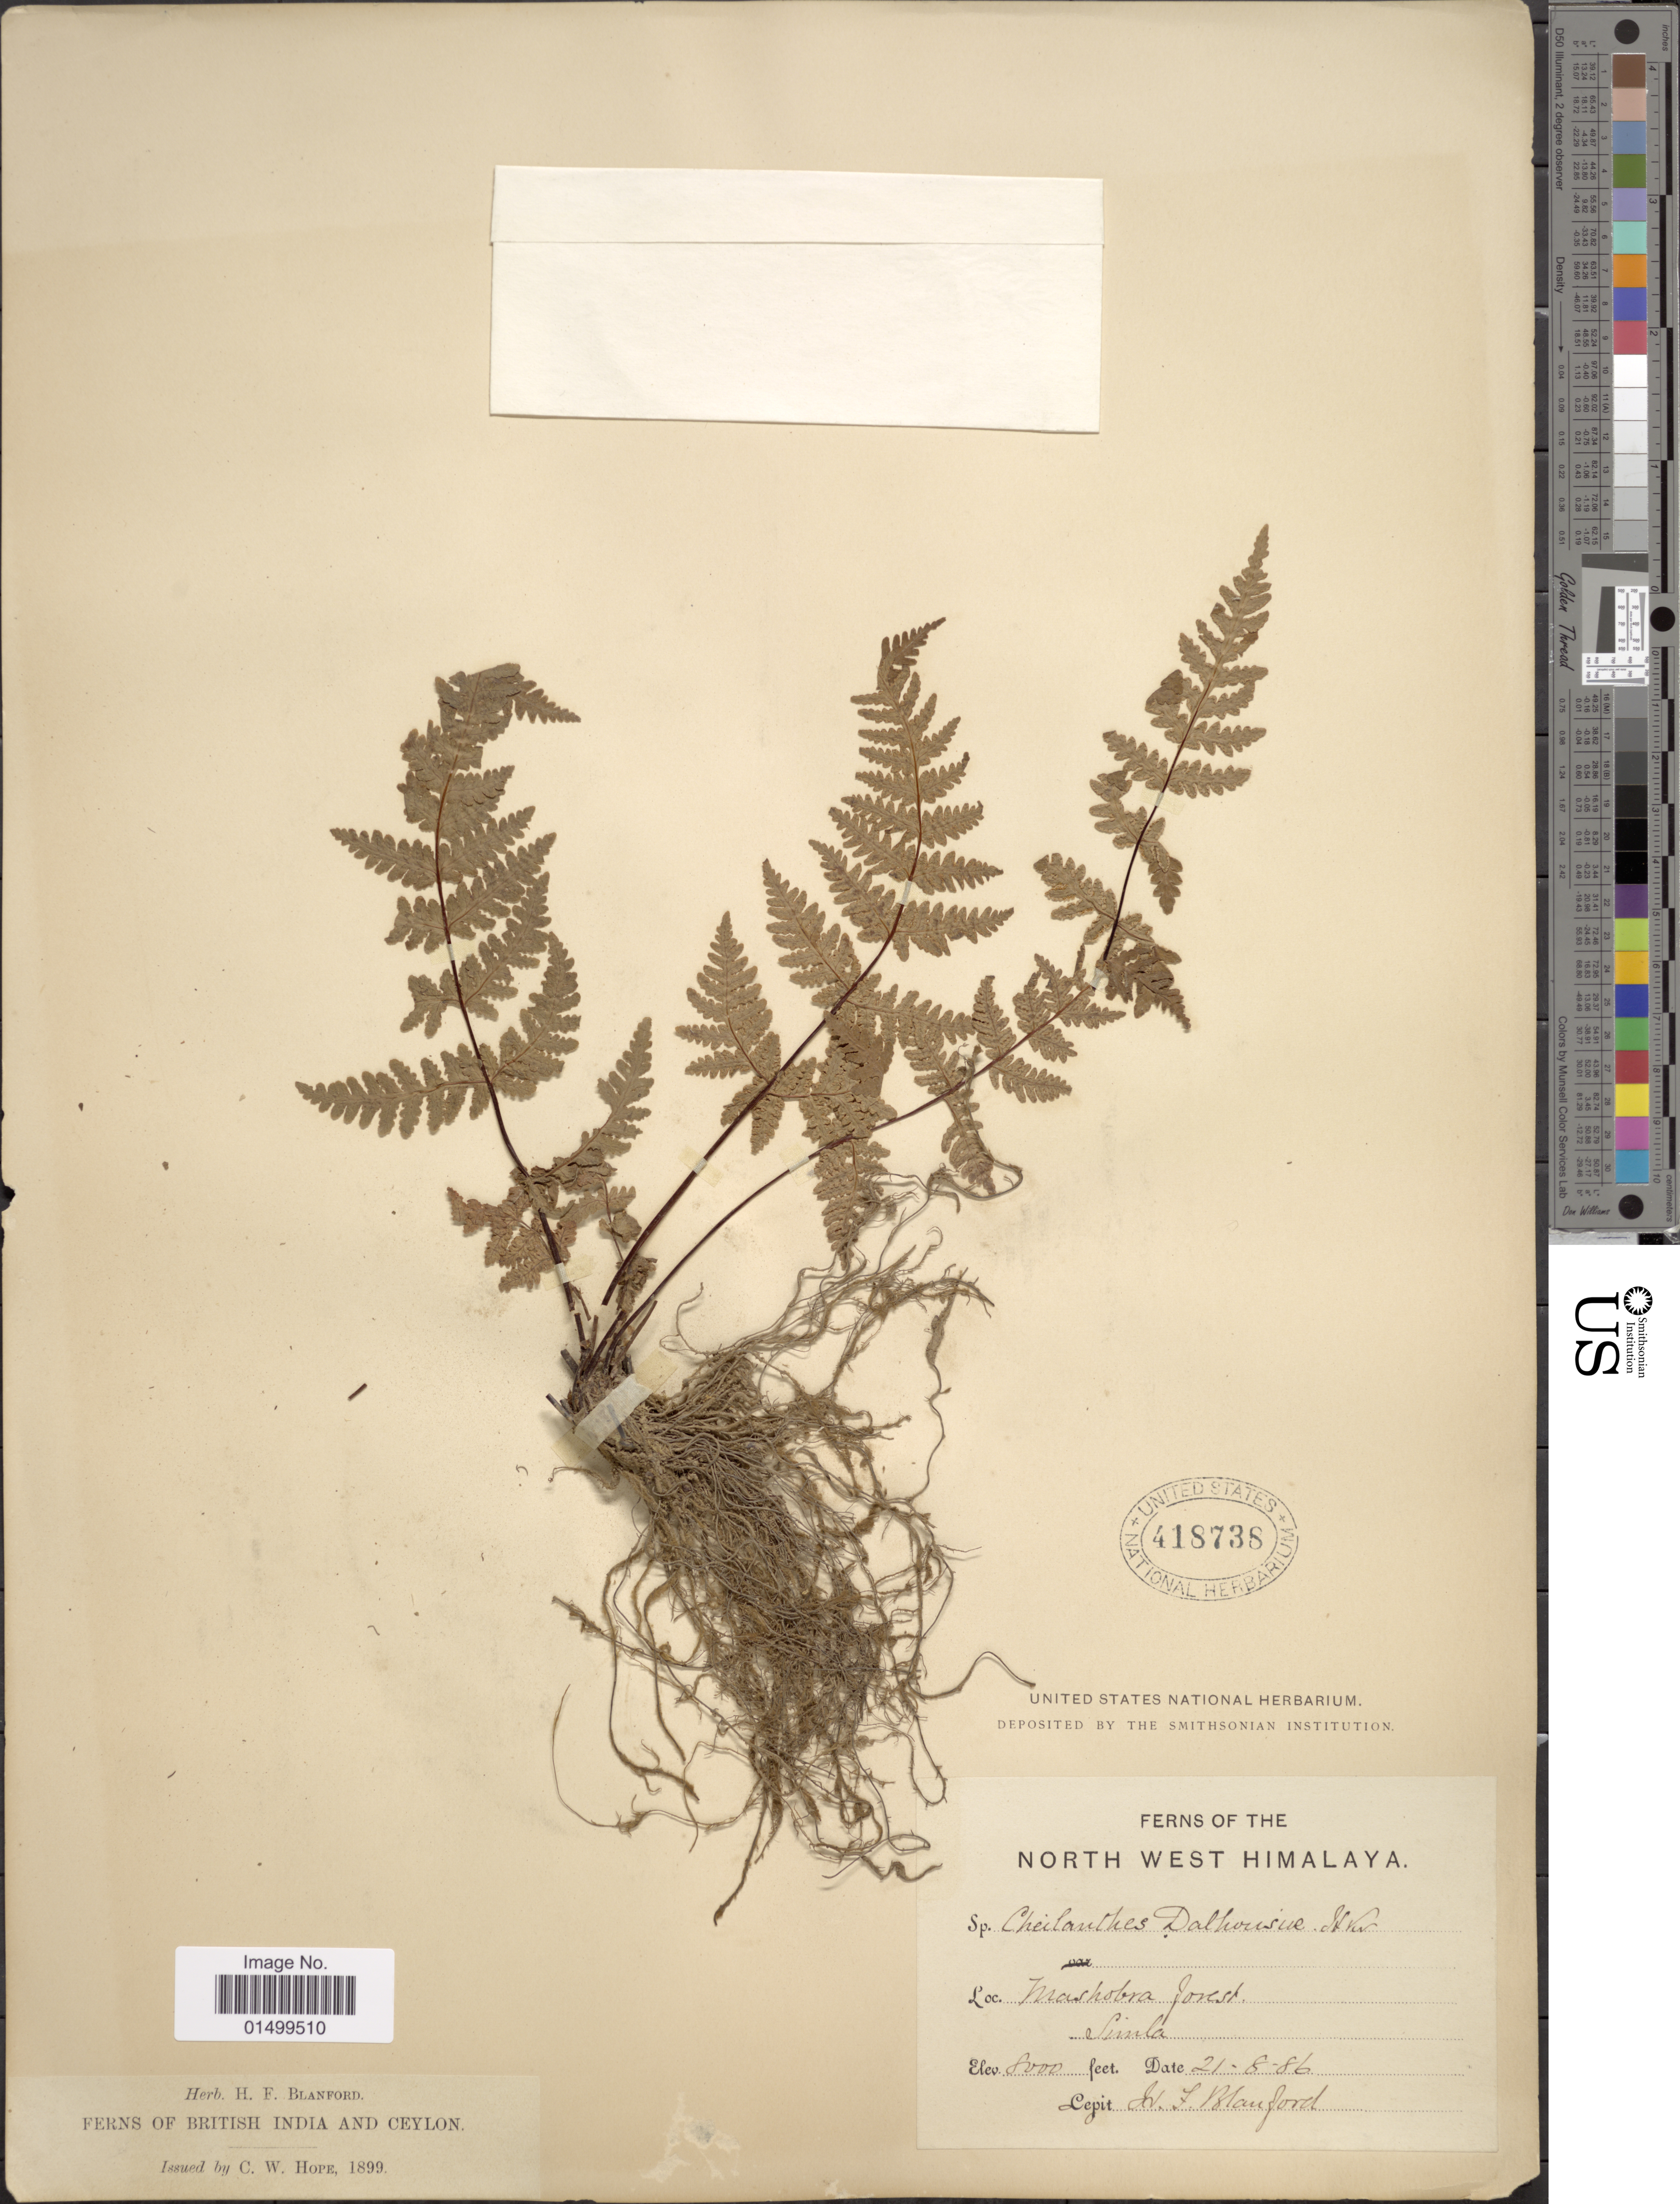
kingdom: Plantae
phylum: Tracheophyta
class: Polypodiopsida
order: Polypodiales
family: Pteridaceae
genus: Cheilanthes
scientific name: Cheilanthes dalhousiae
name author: Hook.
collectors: H. Blanford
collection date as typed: Transcribed d/m/y: 21/8/86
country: India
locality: British India and Ceylon, North West Himalaya, Mashobra Forest, Simla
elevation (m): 2438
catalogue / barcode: US 418738